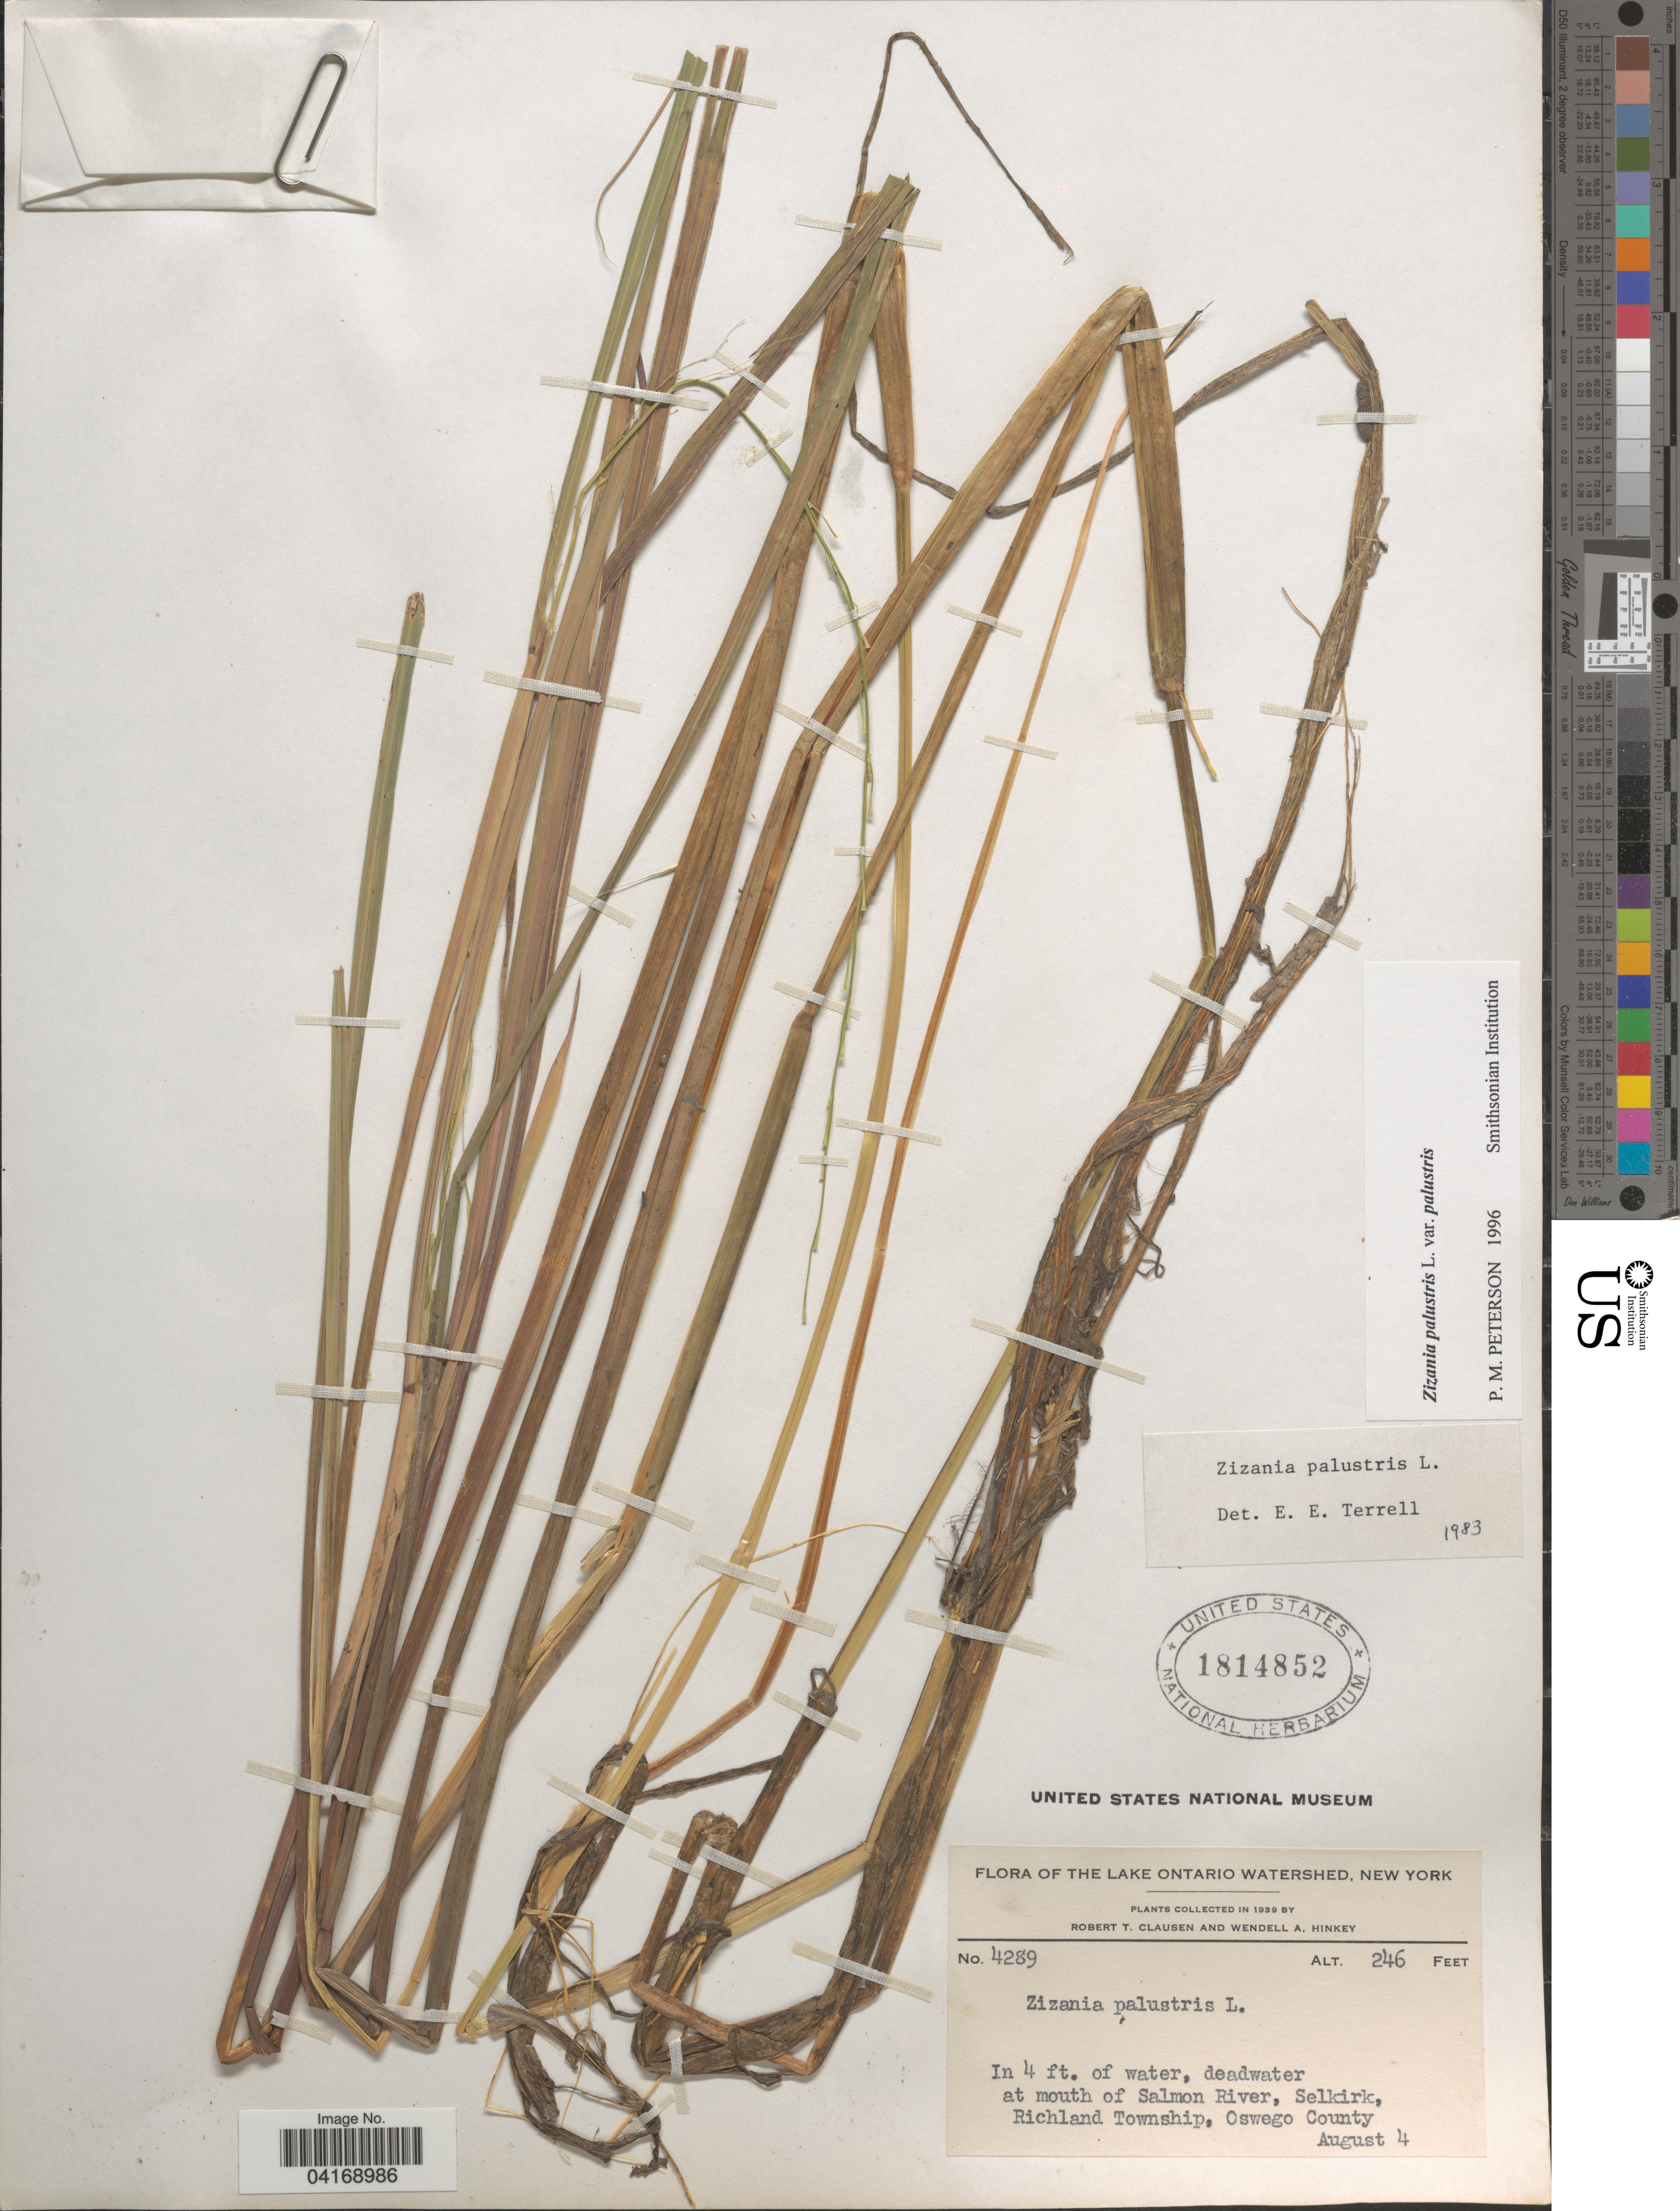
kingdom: Plantae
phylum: Tracheophyta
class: Liliopsida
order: Poales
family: Poaceae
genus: Zizania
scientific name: Zizania palustris var. palustris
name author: L.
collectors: R. T. Clausen & W. Hinkey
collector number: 4289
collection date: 1939-08-04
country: United States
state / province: New York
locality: The Lake Ontario Watershed. At mouth of Salmon River, Selkirk, Richland Township, Oswego County.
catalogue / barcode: US 1814852